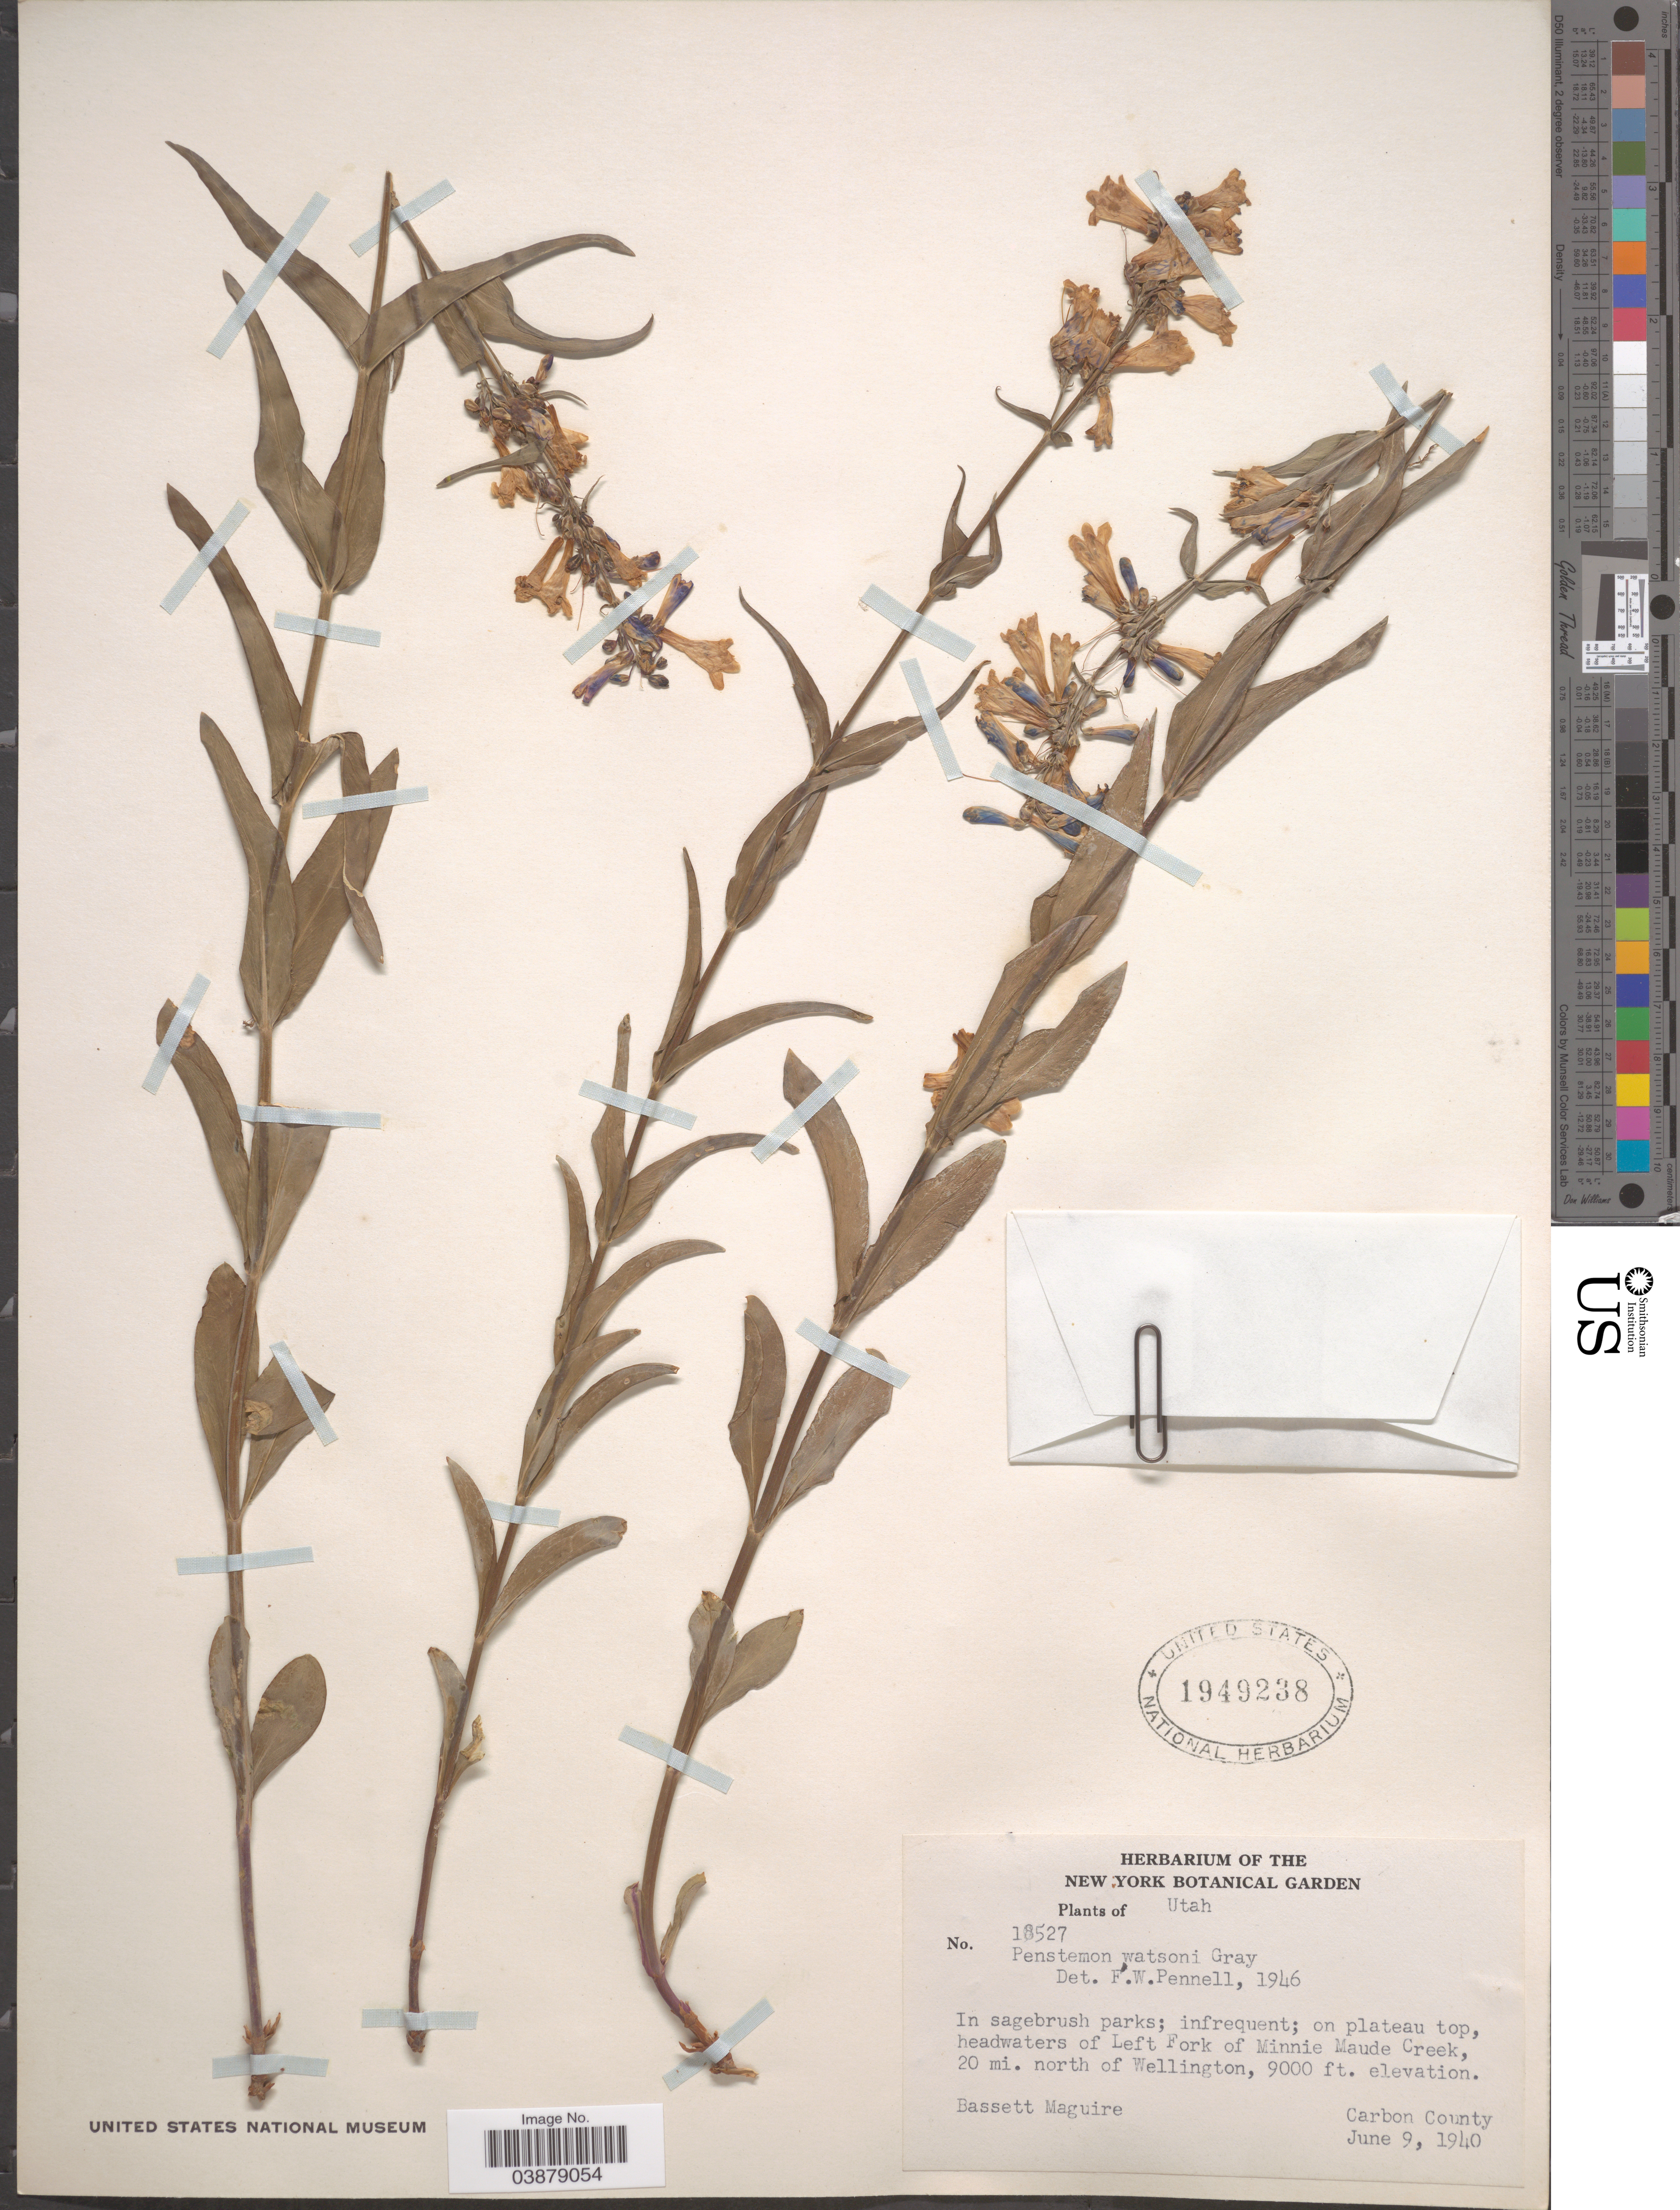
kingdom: Plantae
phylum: Tracheophyta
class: Magnoliopsida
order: Lamiales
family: Plantaginaceae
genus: Penstemon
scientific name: Penstemon watsonii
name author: A. Gray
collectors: B. Maguire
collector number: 18527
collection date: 1940-06-09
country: United States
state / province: Utah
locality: On plateau top, headwaters of Left Fork of Minnie Maude Creek, 20 mi. north of Wellington, Carbon County.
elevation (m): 2743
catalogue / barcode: US 1949238